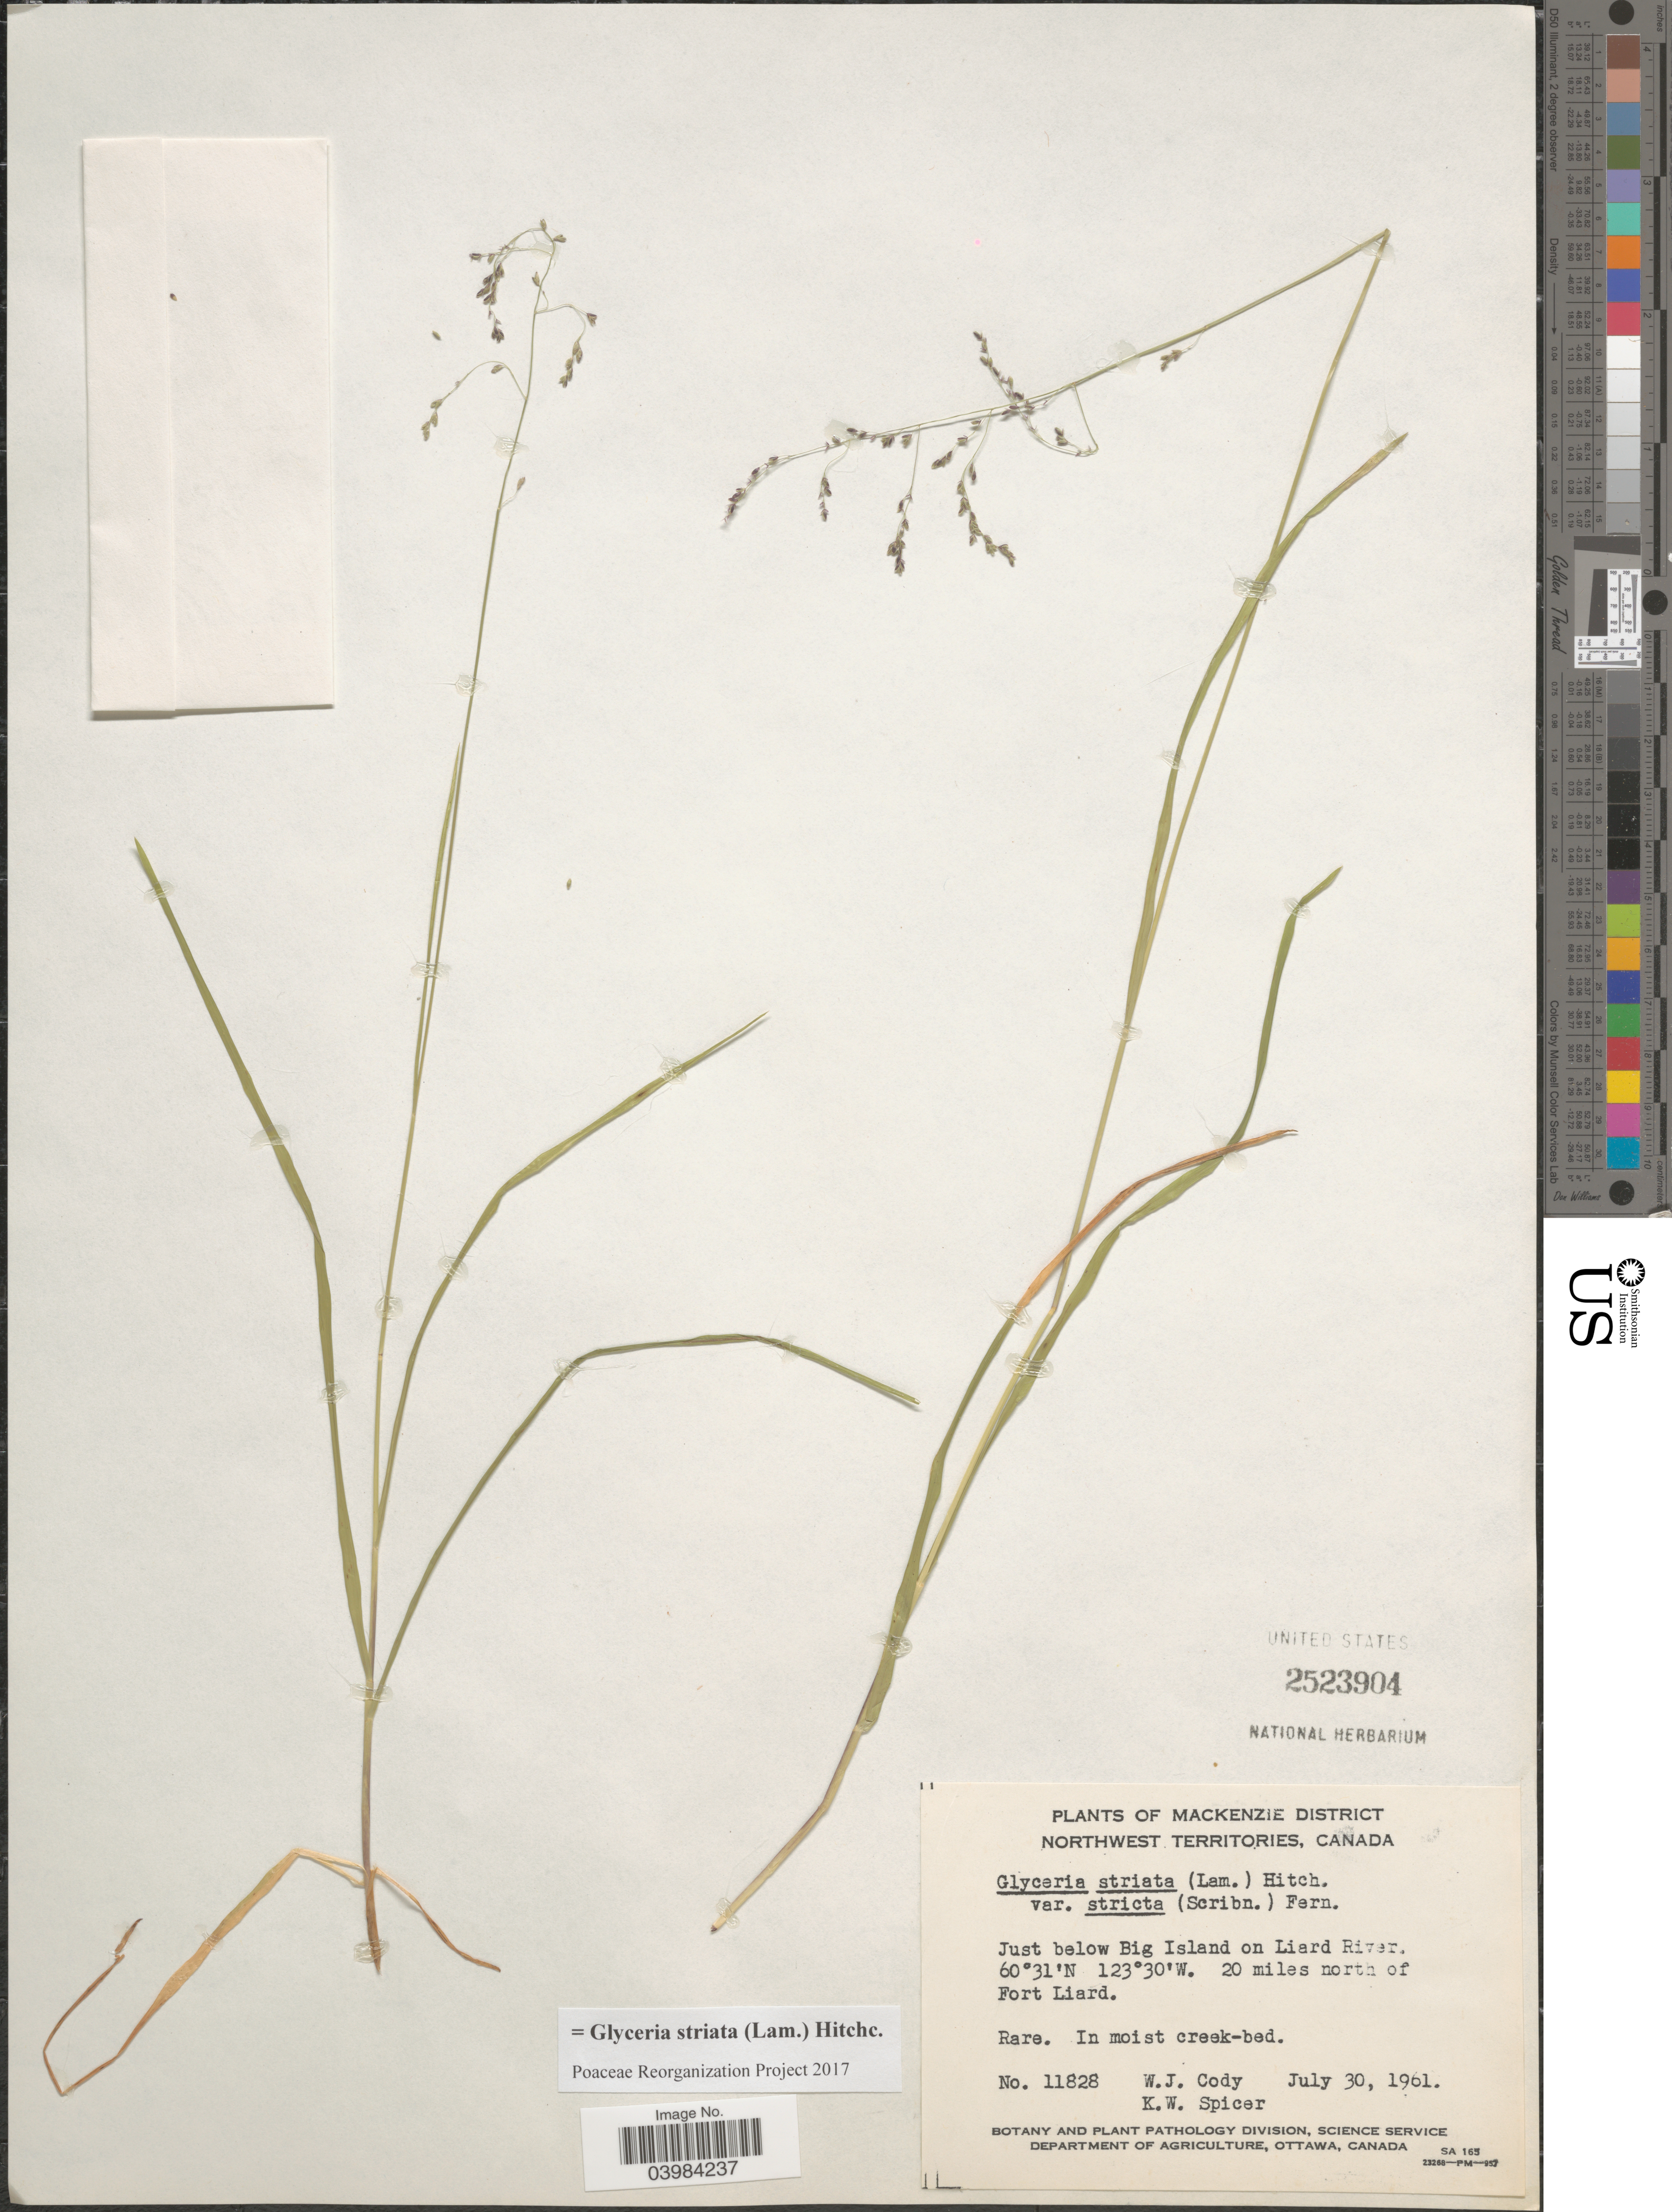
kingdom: Plantae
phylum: Tracheophyta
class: Liliopsida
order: Poales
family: Poaceae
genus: Glyceria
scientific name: Glyceria striata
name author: (Lam.) Hitchc.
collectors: W. Cody & K. Spicer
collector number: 11828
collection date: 1961-07-30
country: Canada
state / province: Northwest Territories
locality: Mackenzie District. Just below Big Island on Liard River. 20 miles north of Fort Liard.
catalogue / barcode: US 2523904